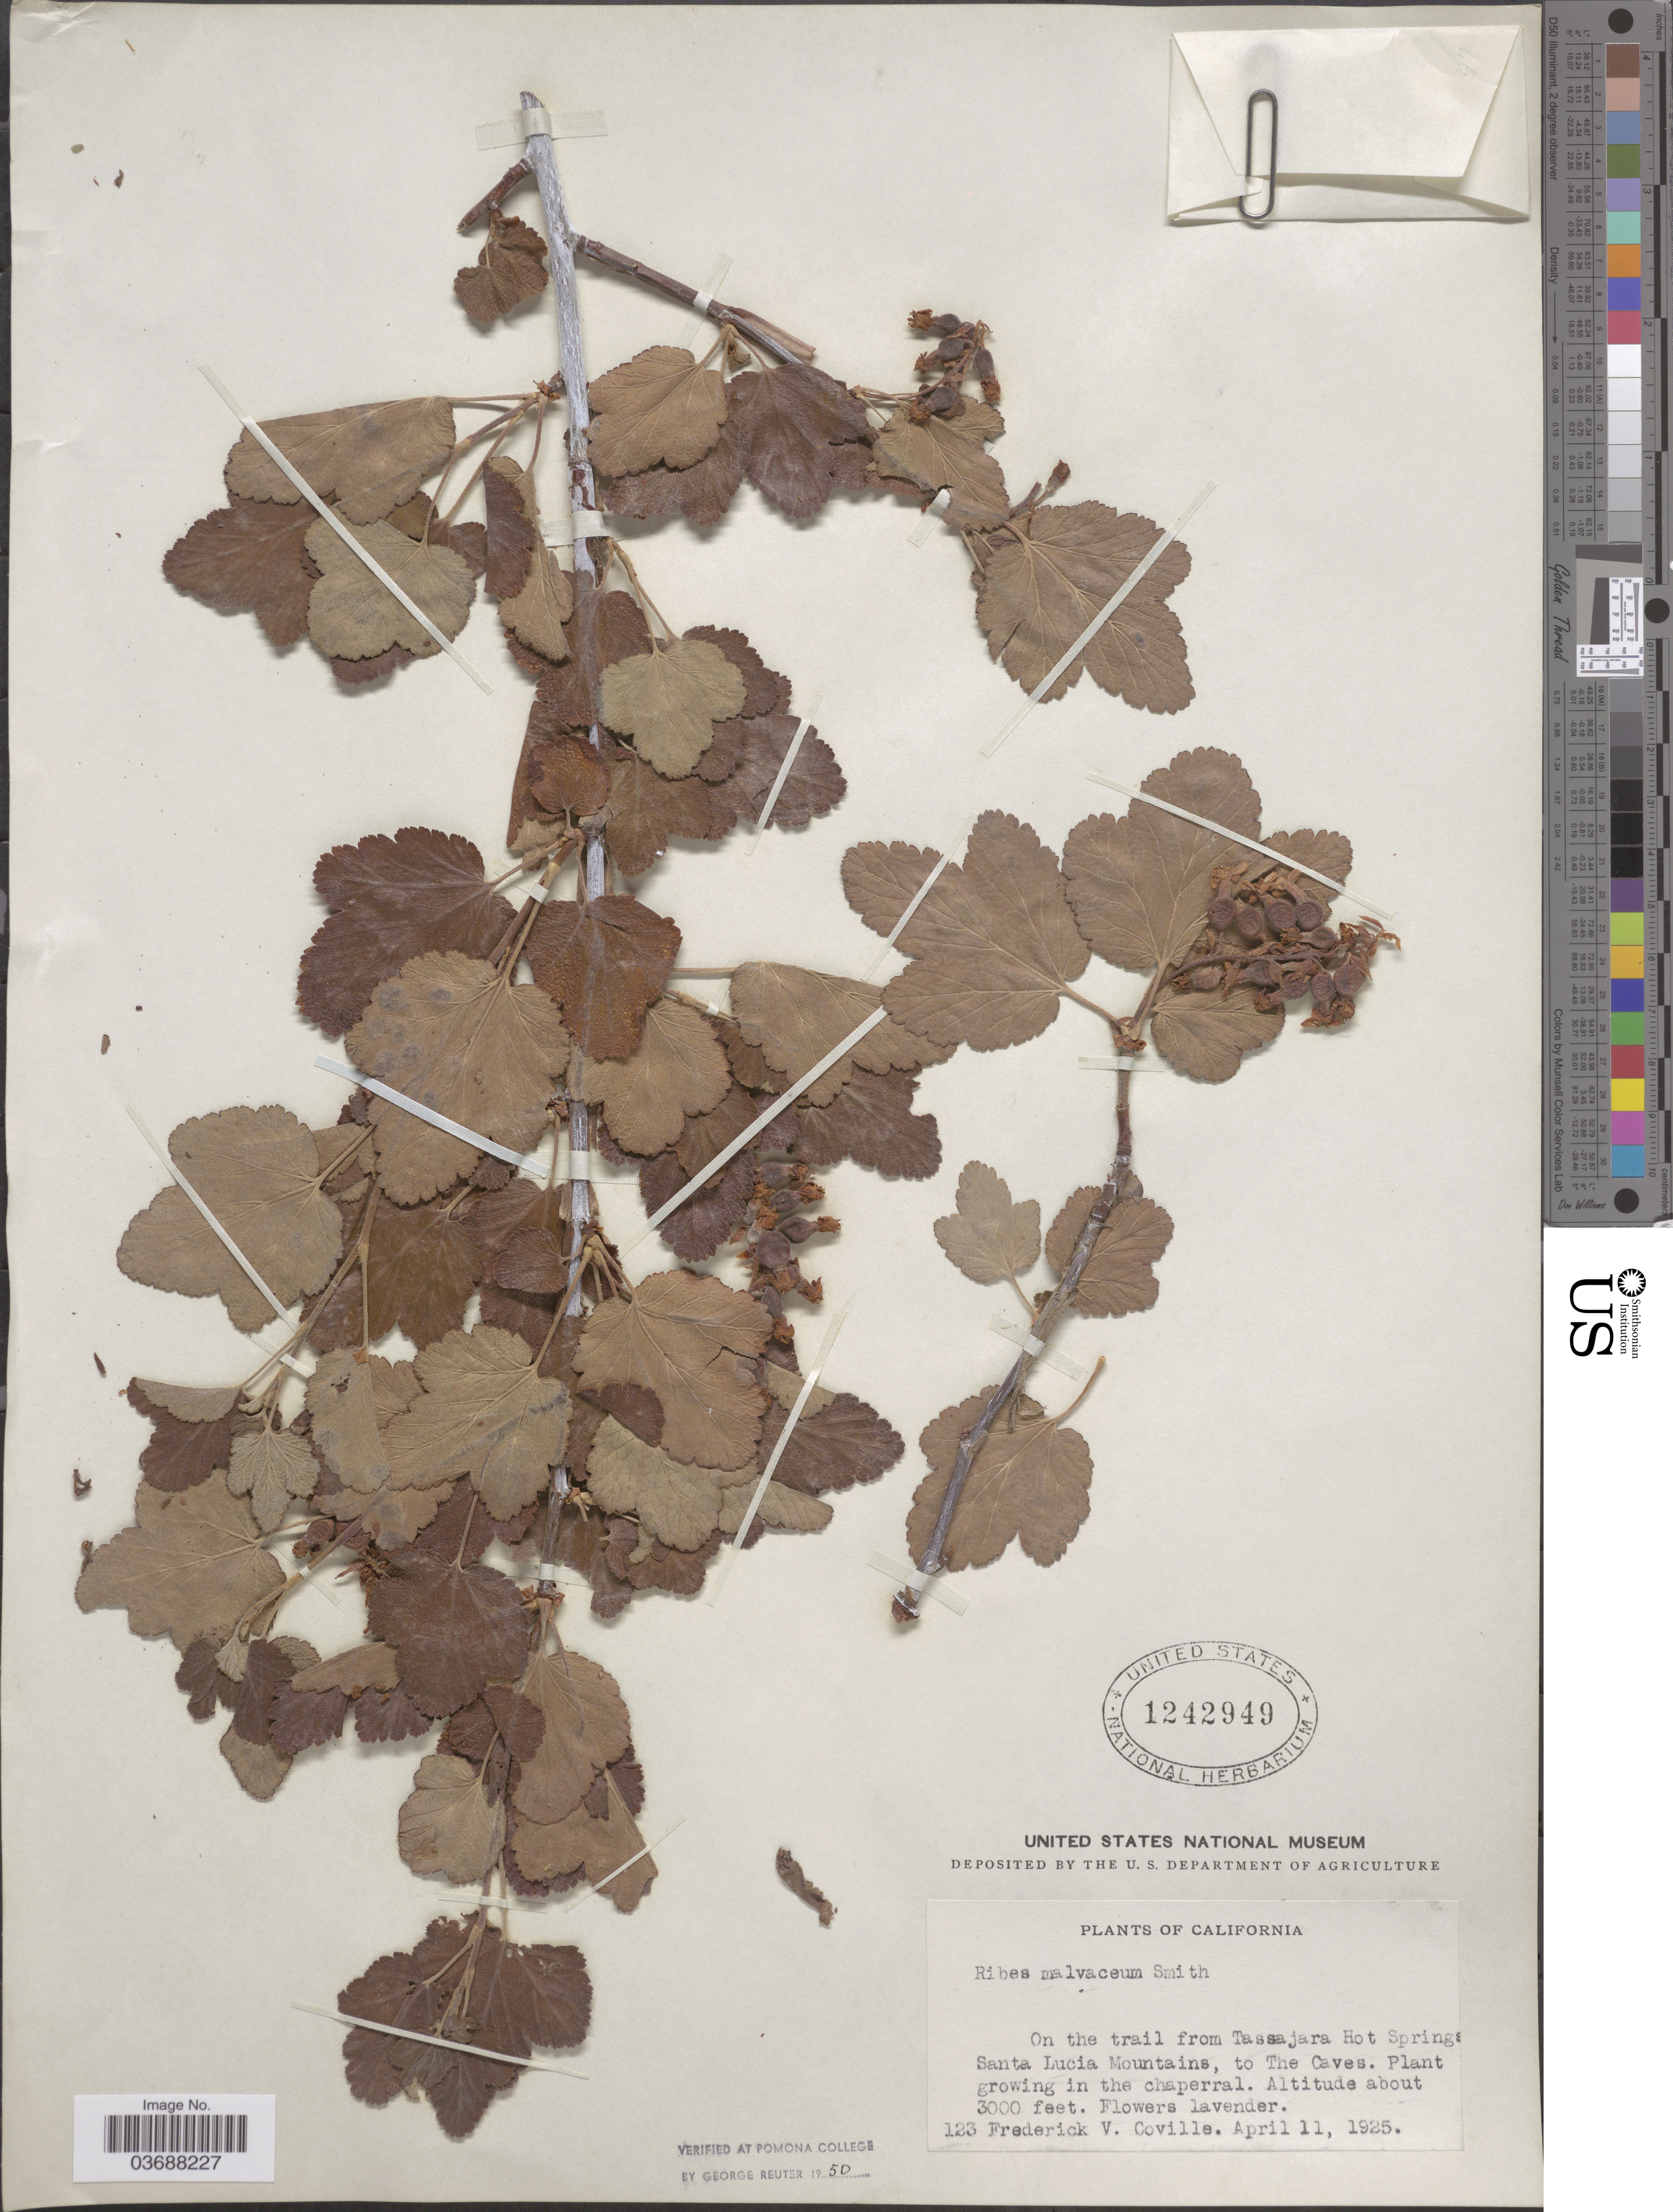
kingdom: Plantae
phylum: Tracheophyta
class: Magnoliopsida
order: Saxifragales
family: Grossulariaceae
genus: Ribes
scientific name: Ribes malvaceum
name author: Sm.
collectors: F. V. Coville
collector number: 123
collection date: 1925-04-11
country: United States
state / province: California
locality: On the trail from Tassajara Hot Springs, Santa Lucia Mountains, to The Caves.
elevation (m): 914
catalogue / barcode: US 1242949